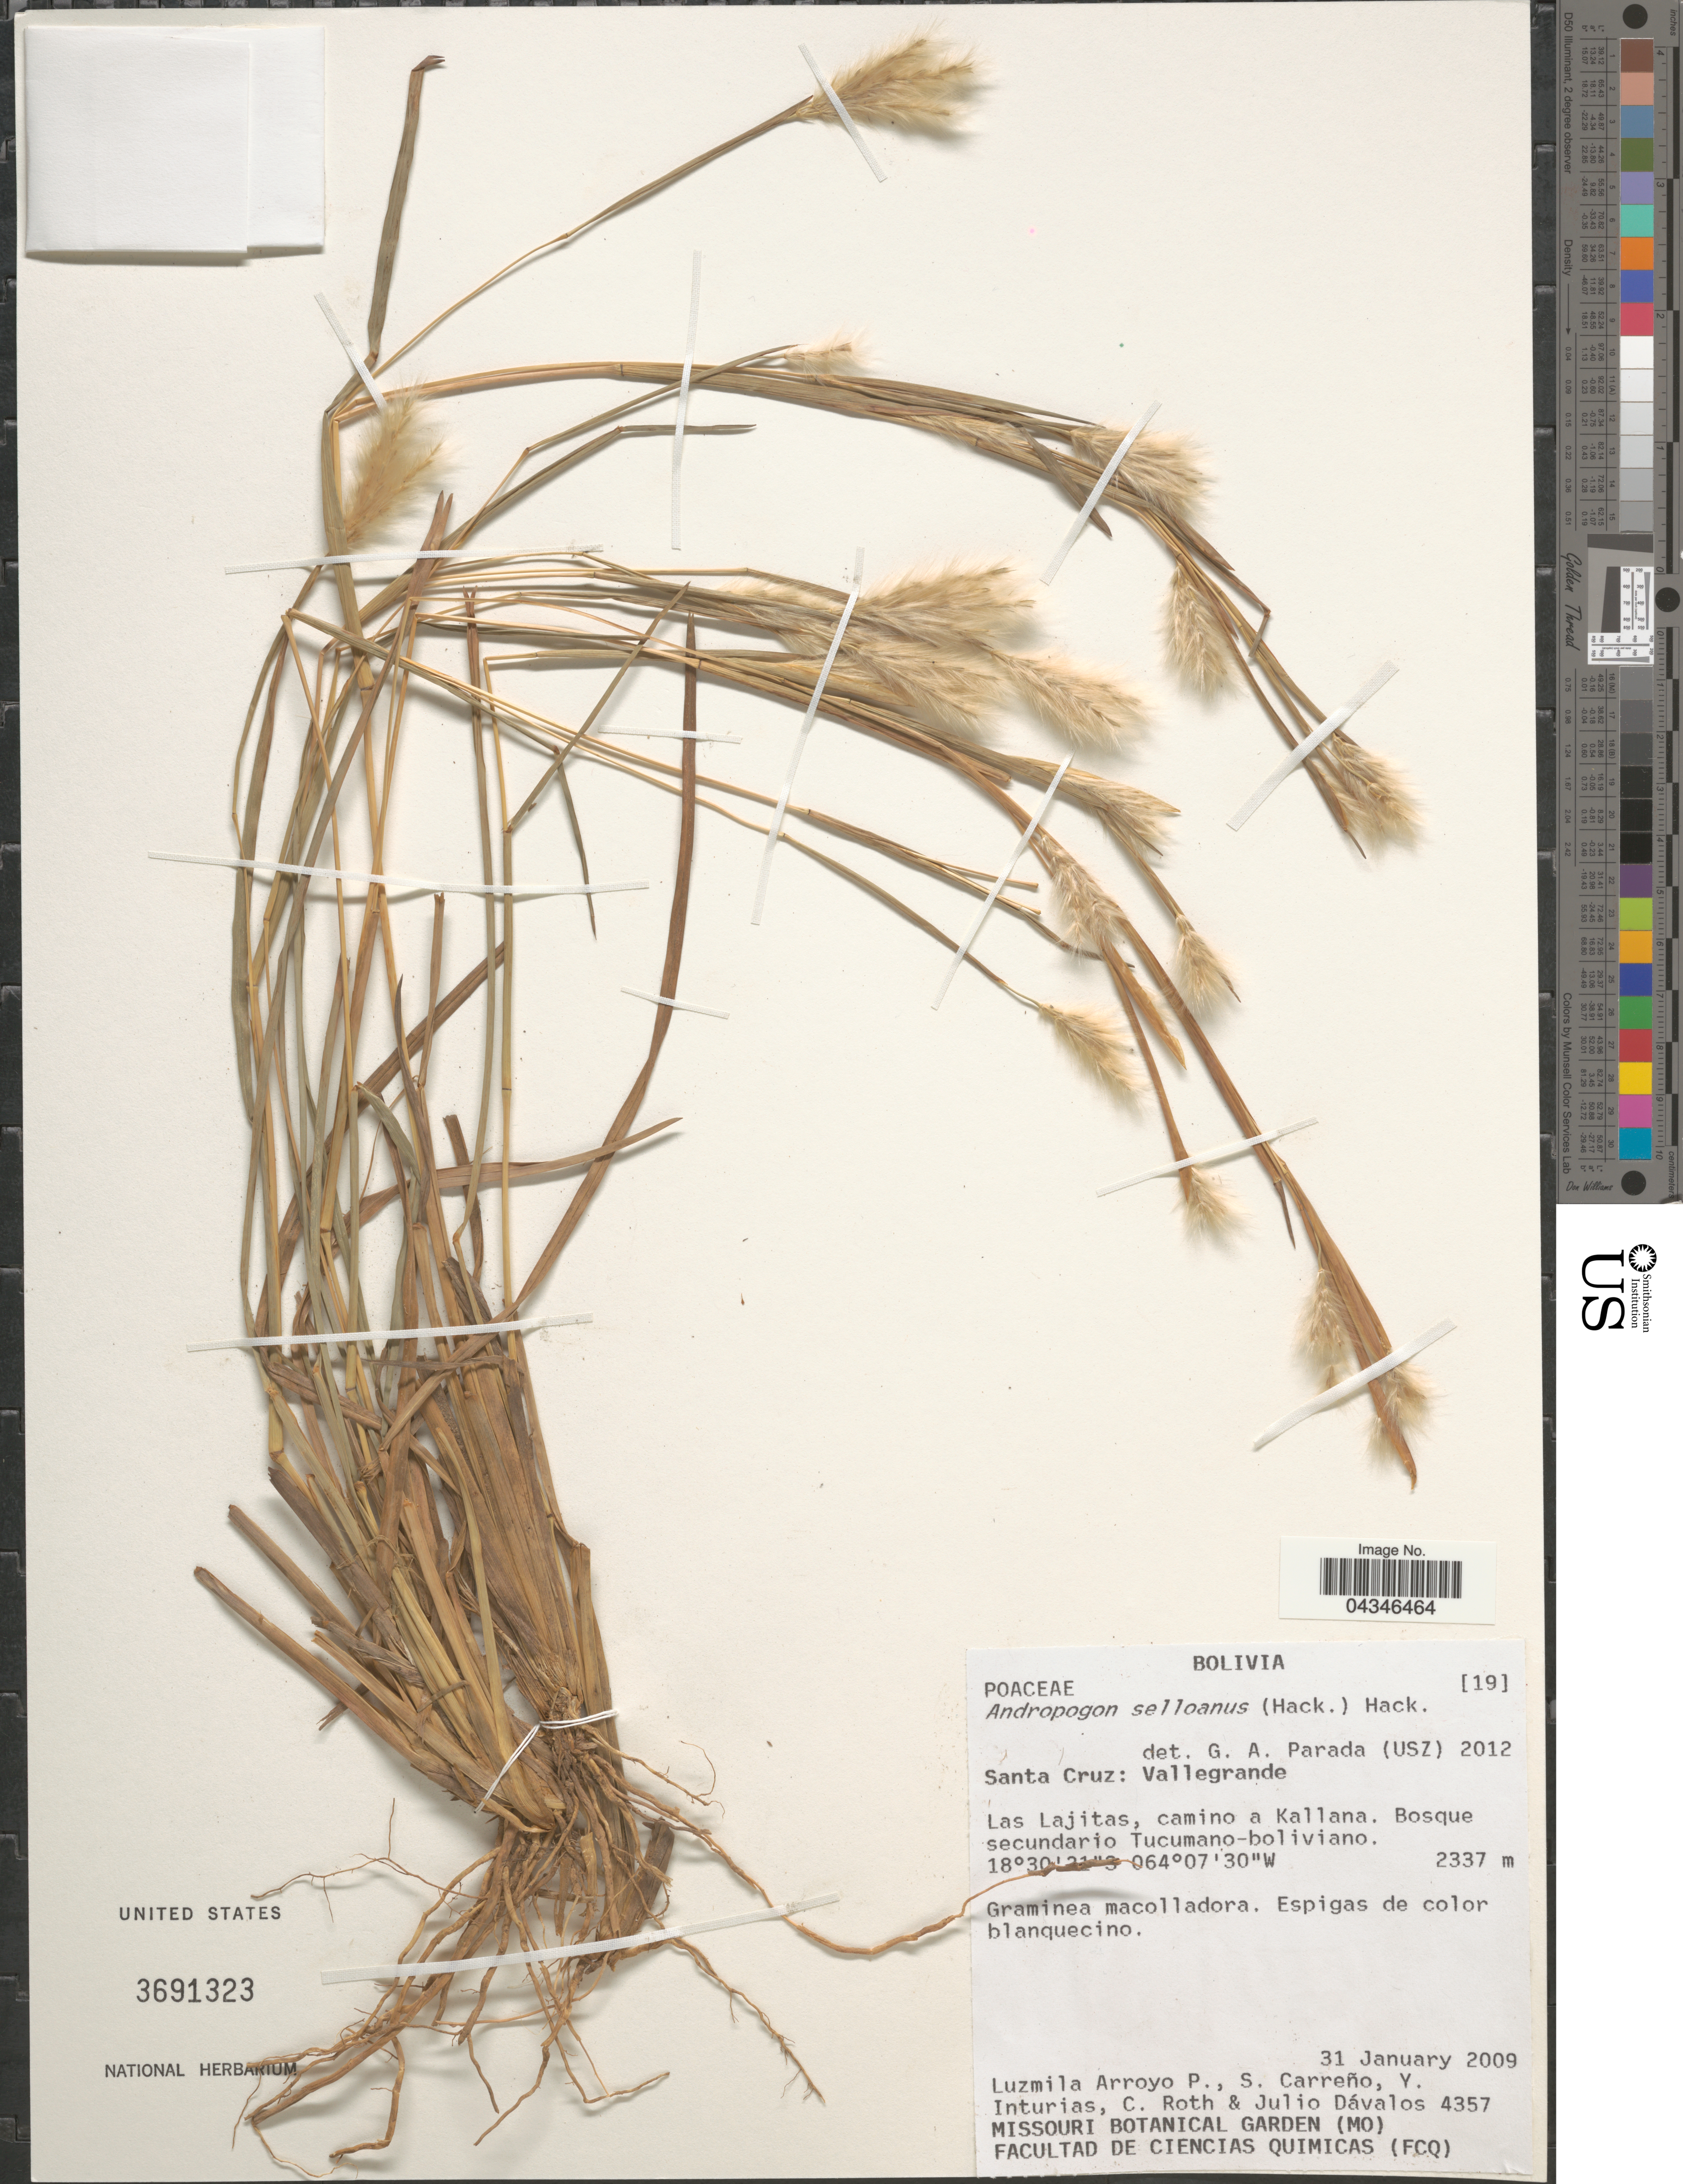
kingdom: Plantae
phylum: Tracheophyta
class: Liliopsida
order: Poales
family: Poaceae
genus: Andropogon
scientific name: Andropogon selloanus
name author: (Hack.) Hack.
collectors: L. Arroyo P., S. Carreno, Y. Inturias, C. Roth & J. Dávalos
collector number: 4357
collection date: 2009-01-31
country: Bolivia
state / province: Santa Cruz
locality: Vallegrande. Las Lajitas, camino a Kallana.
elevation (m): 2337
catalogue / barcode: US 3691323